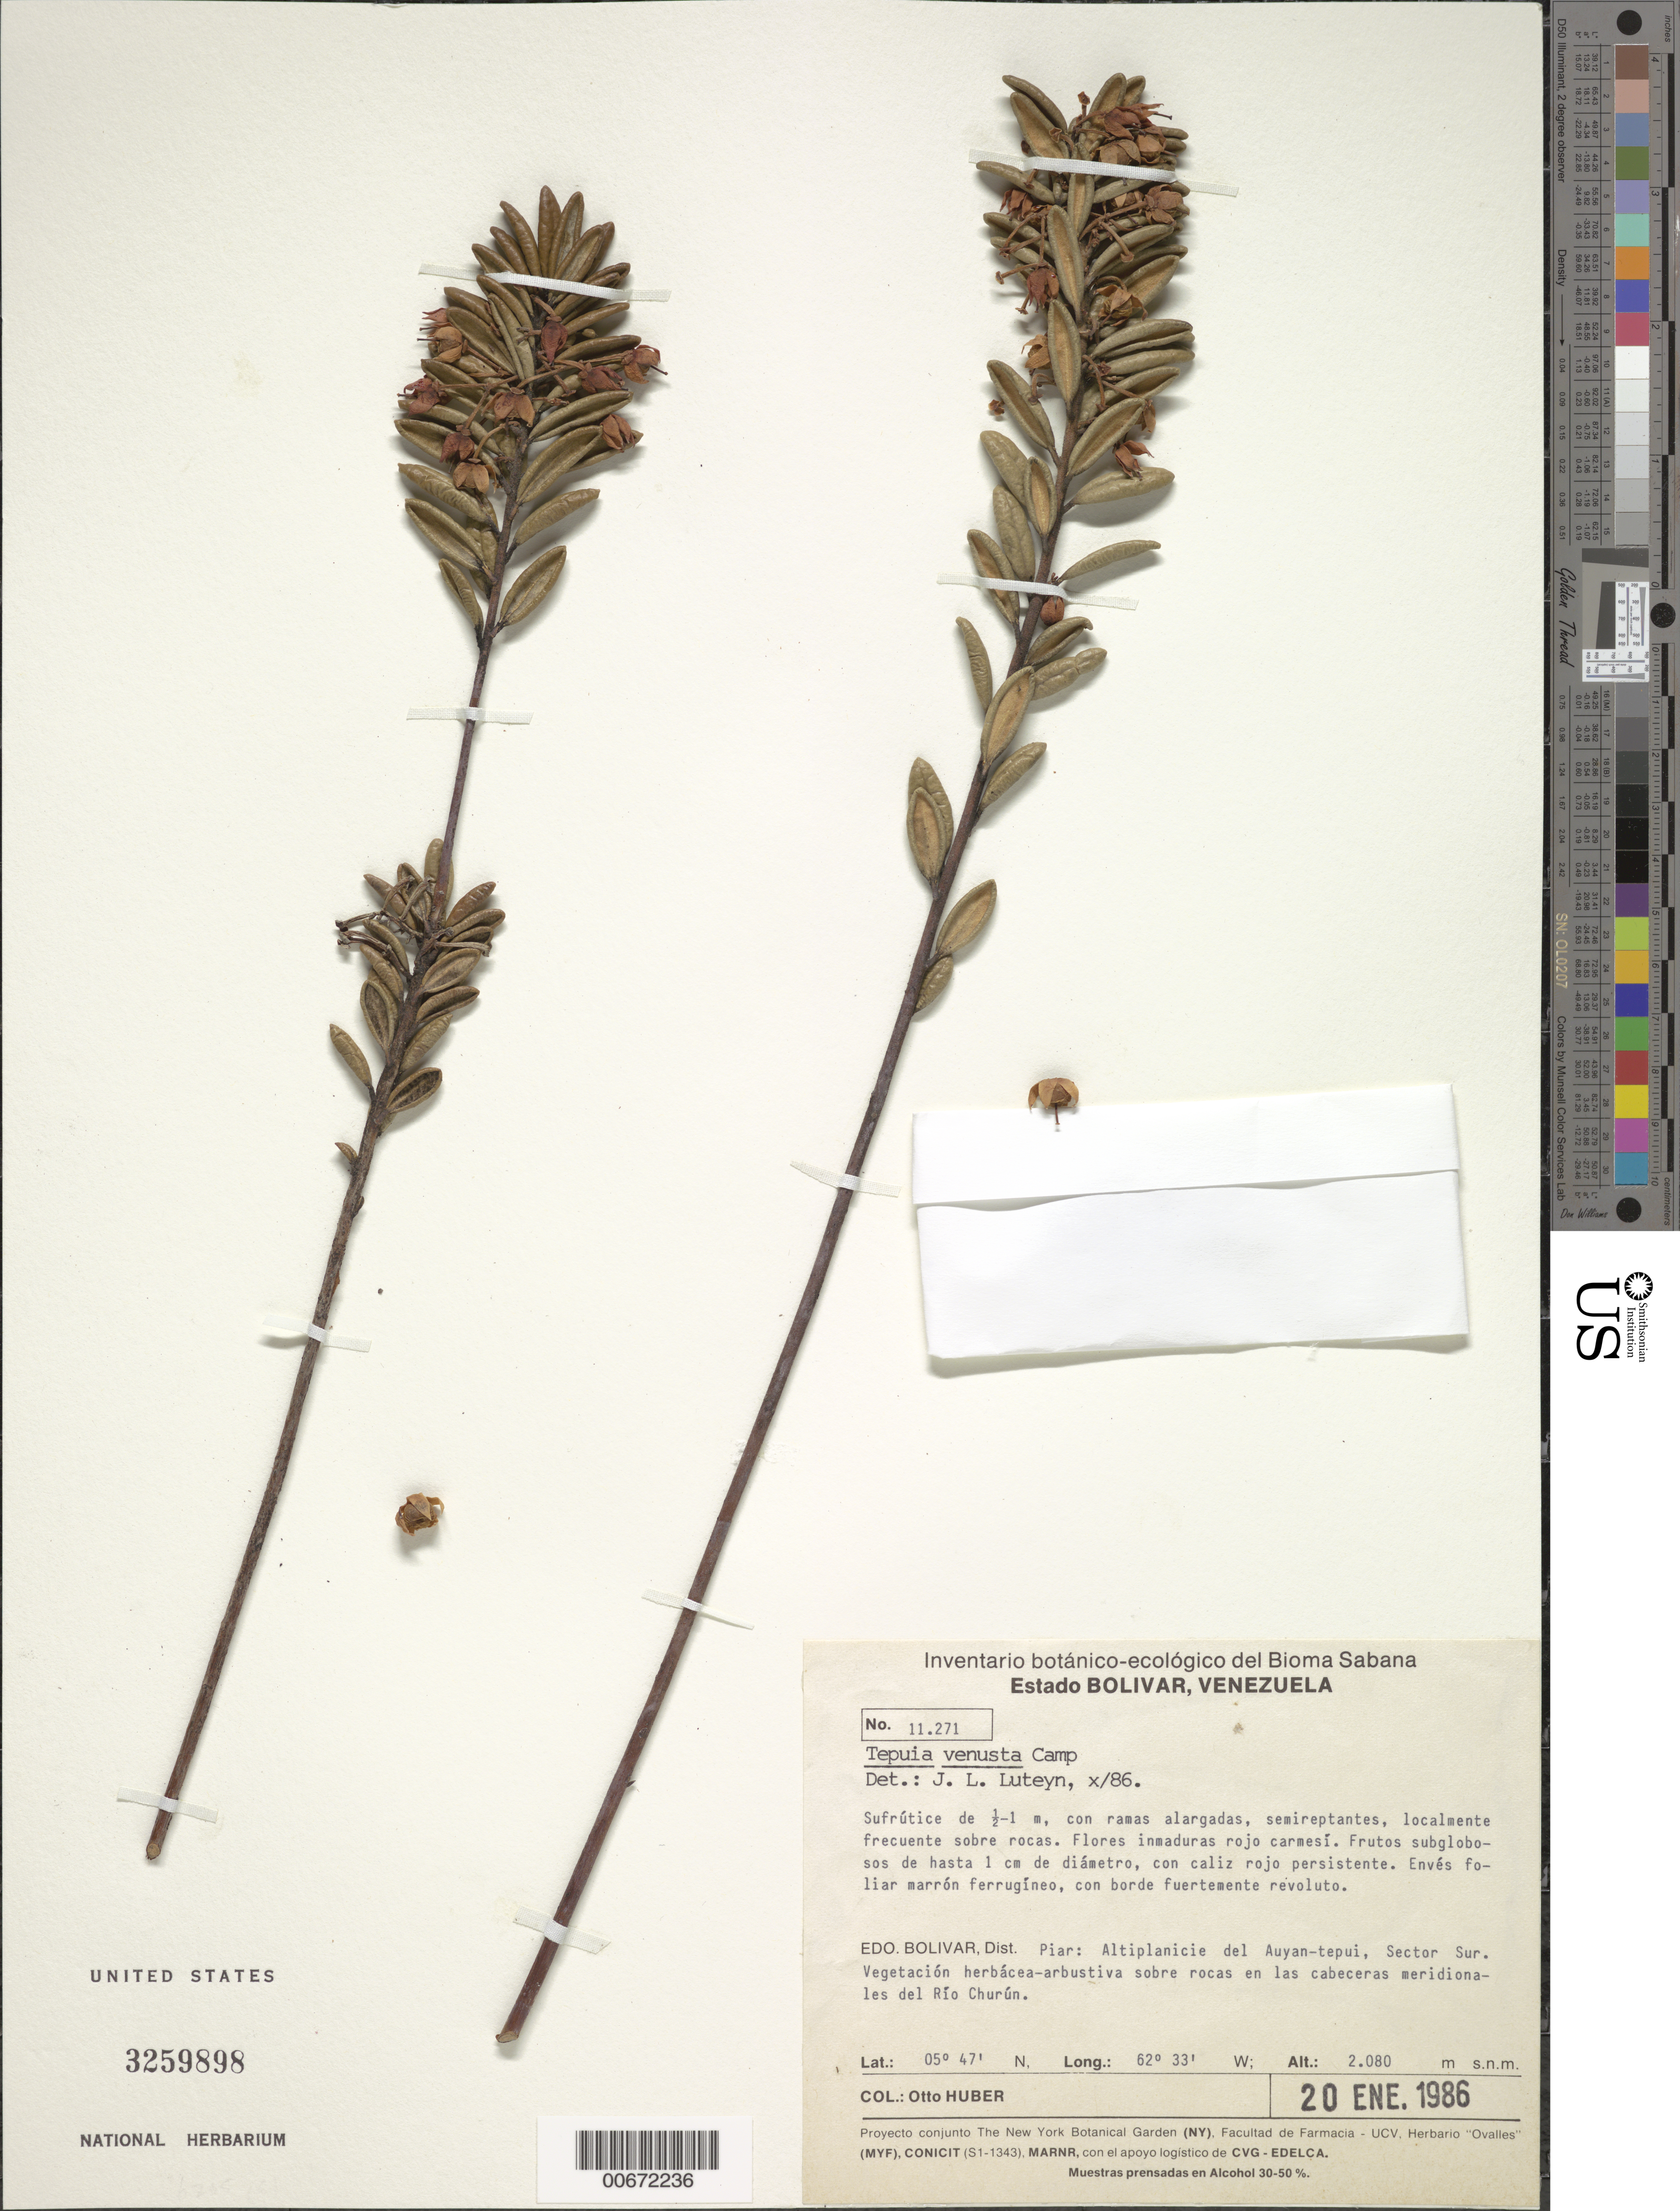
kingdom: Plantae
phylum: Tracheophyta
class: Magnoliopsida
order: Ericales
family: Ericaceae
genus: Tepuia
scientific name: Tepuia venusta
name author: Camp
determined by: Luteyn, J. L.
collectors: O. Huber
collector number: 11271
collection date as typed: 20-Jan-86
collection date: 1986-01-20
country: Venezuela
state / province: Bolívar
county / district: Piar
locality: Auyan-tepuí, sector sur, cabeceras meridionales del Río Churún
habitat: Herbácea-arbustiva sobre rocas en las cabeceras meridionales del rio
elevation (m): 2080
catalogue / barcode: US 3259898